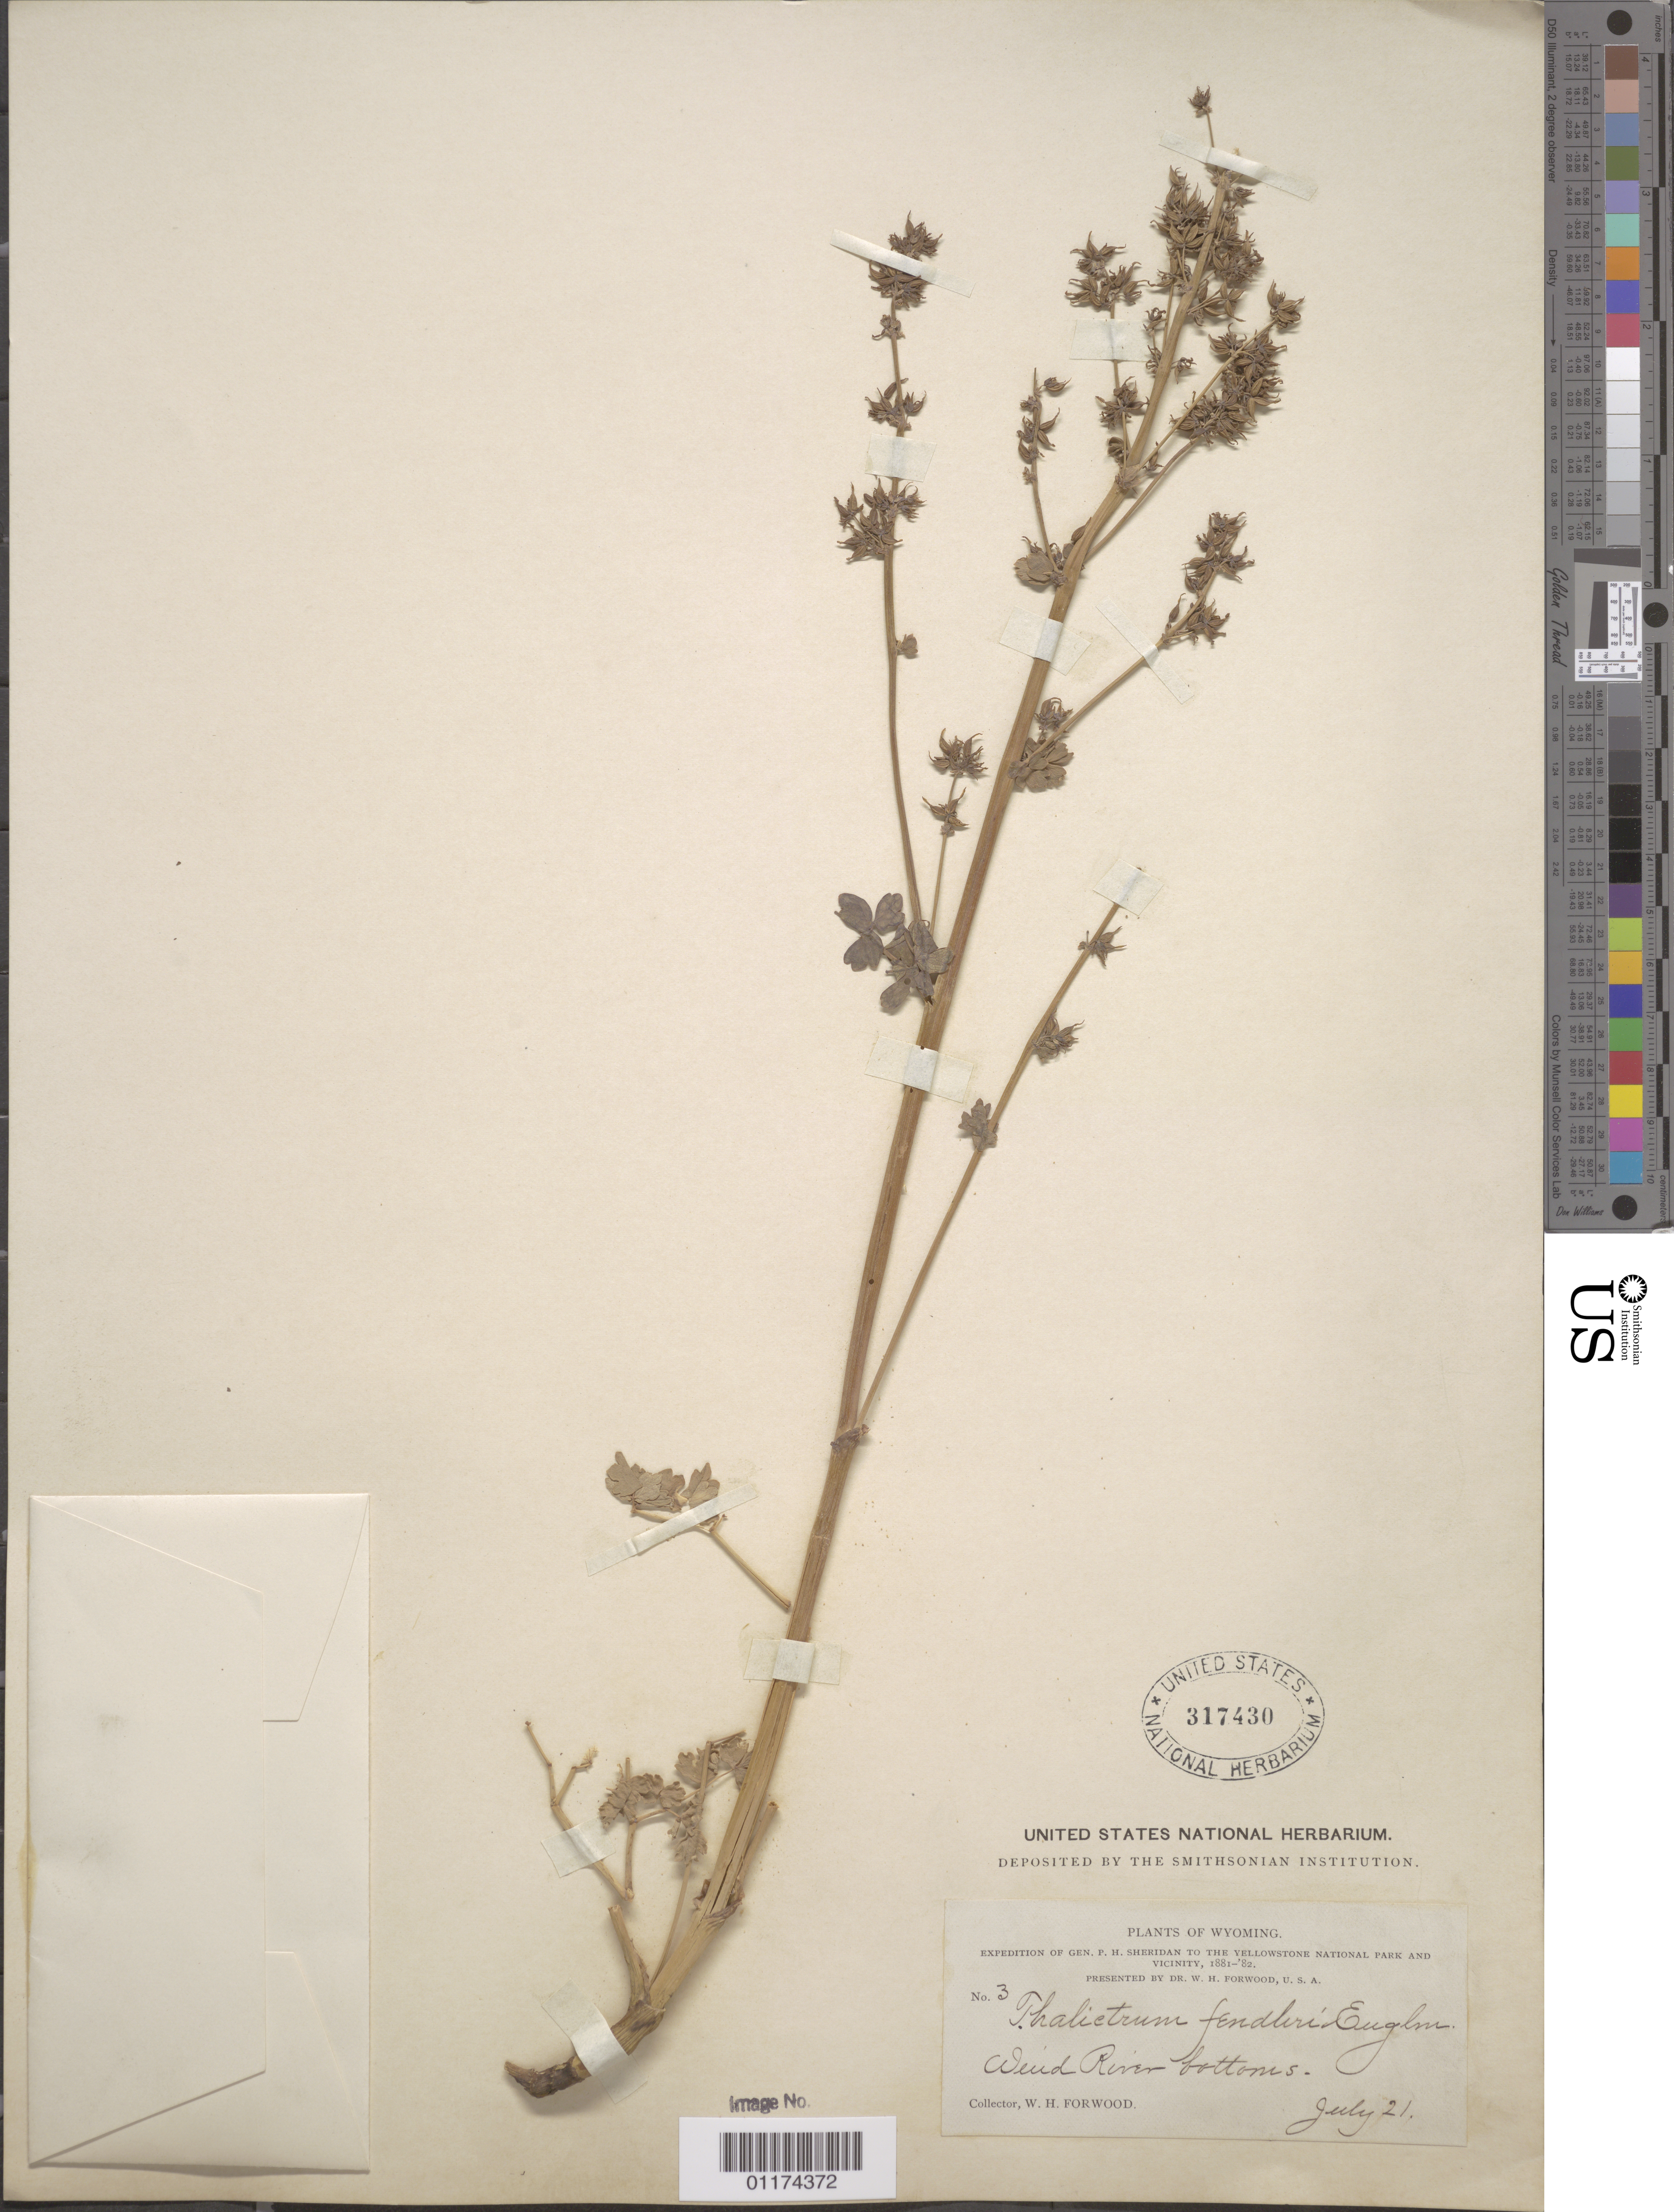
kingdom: Plantae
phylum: Tracheophyta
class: Magnoliopsida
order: Ranunculales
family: Ranunculaceae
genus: Thalictrum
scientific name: Thalictrum fendleri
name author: Engelm. ex A. Gray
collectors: W. Forwood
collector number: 3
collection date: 1881-07-21 or 1882-07-21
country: United States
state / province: Wyoming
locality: Wind River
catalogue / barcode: US 317430